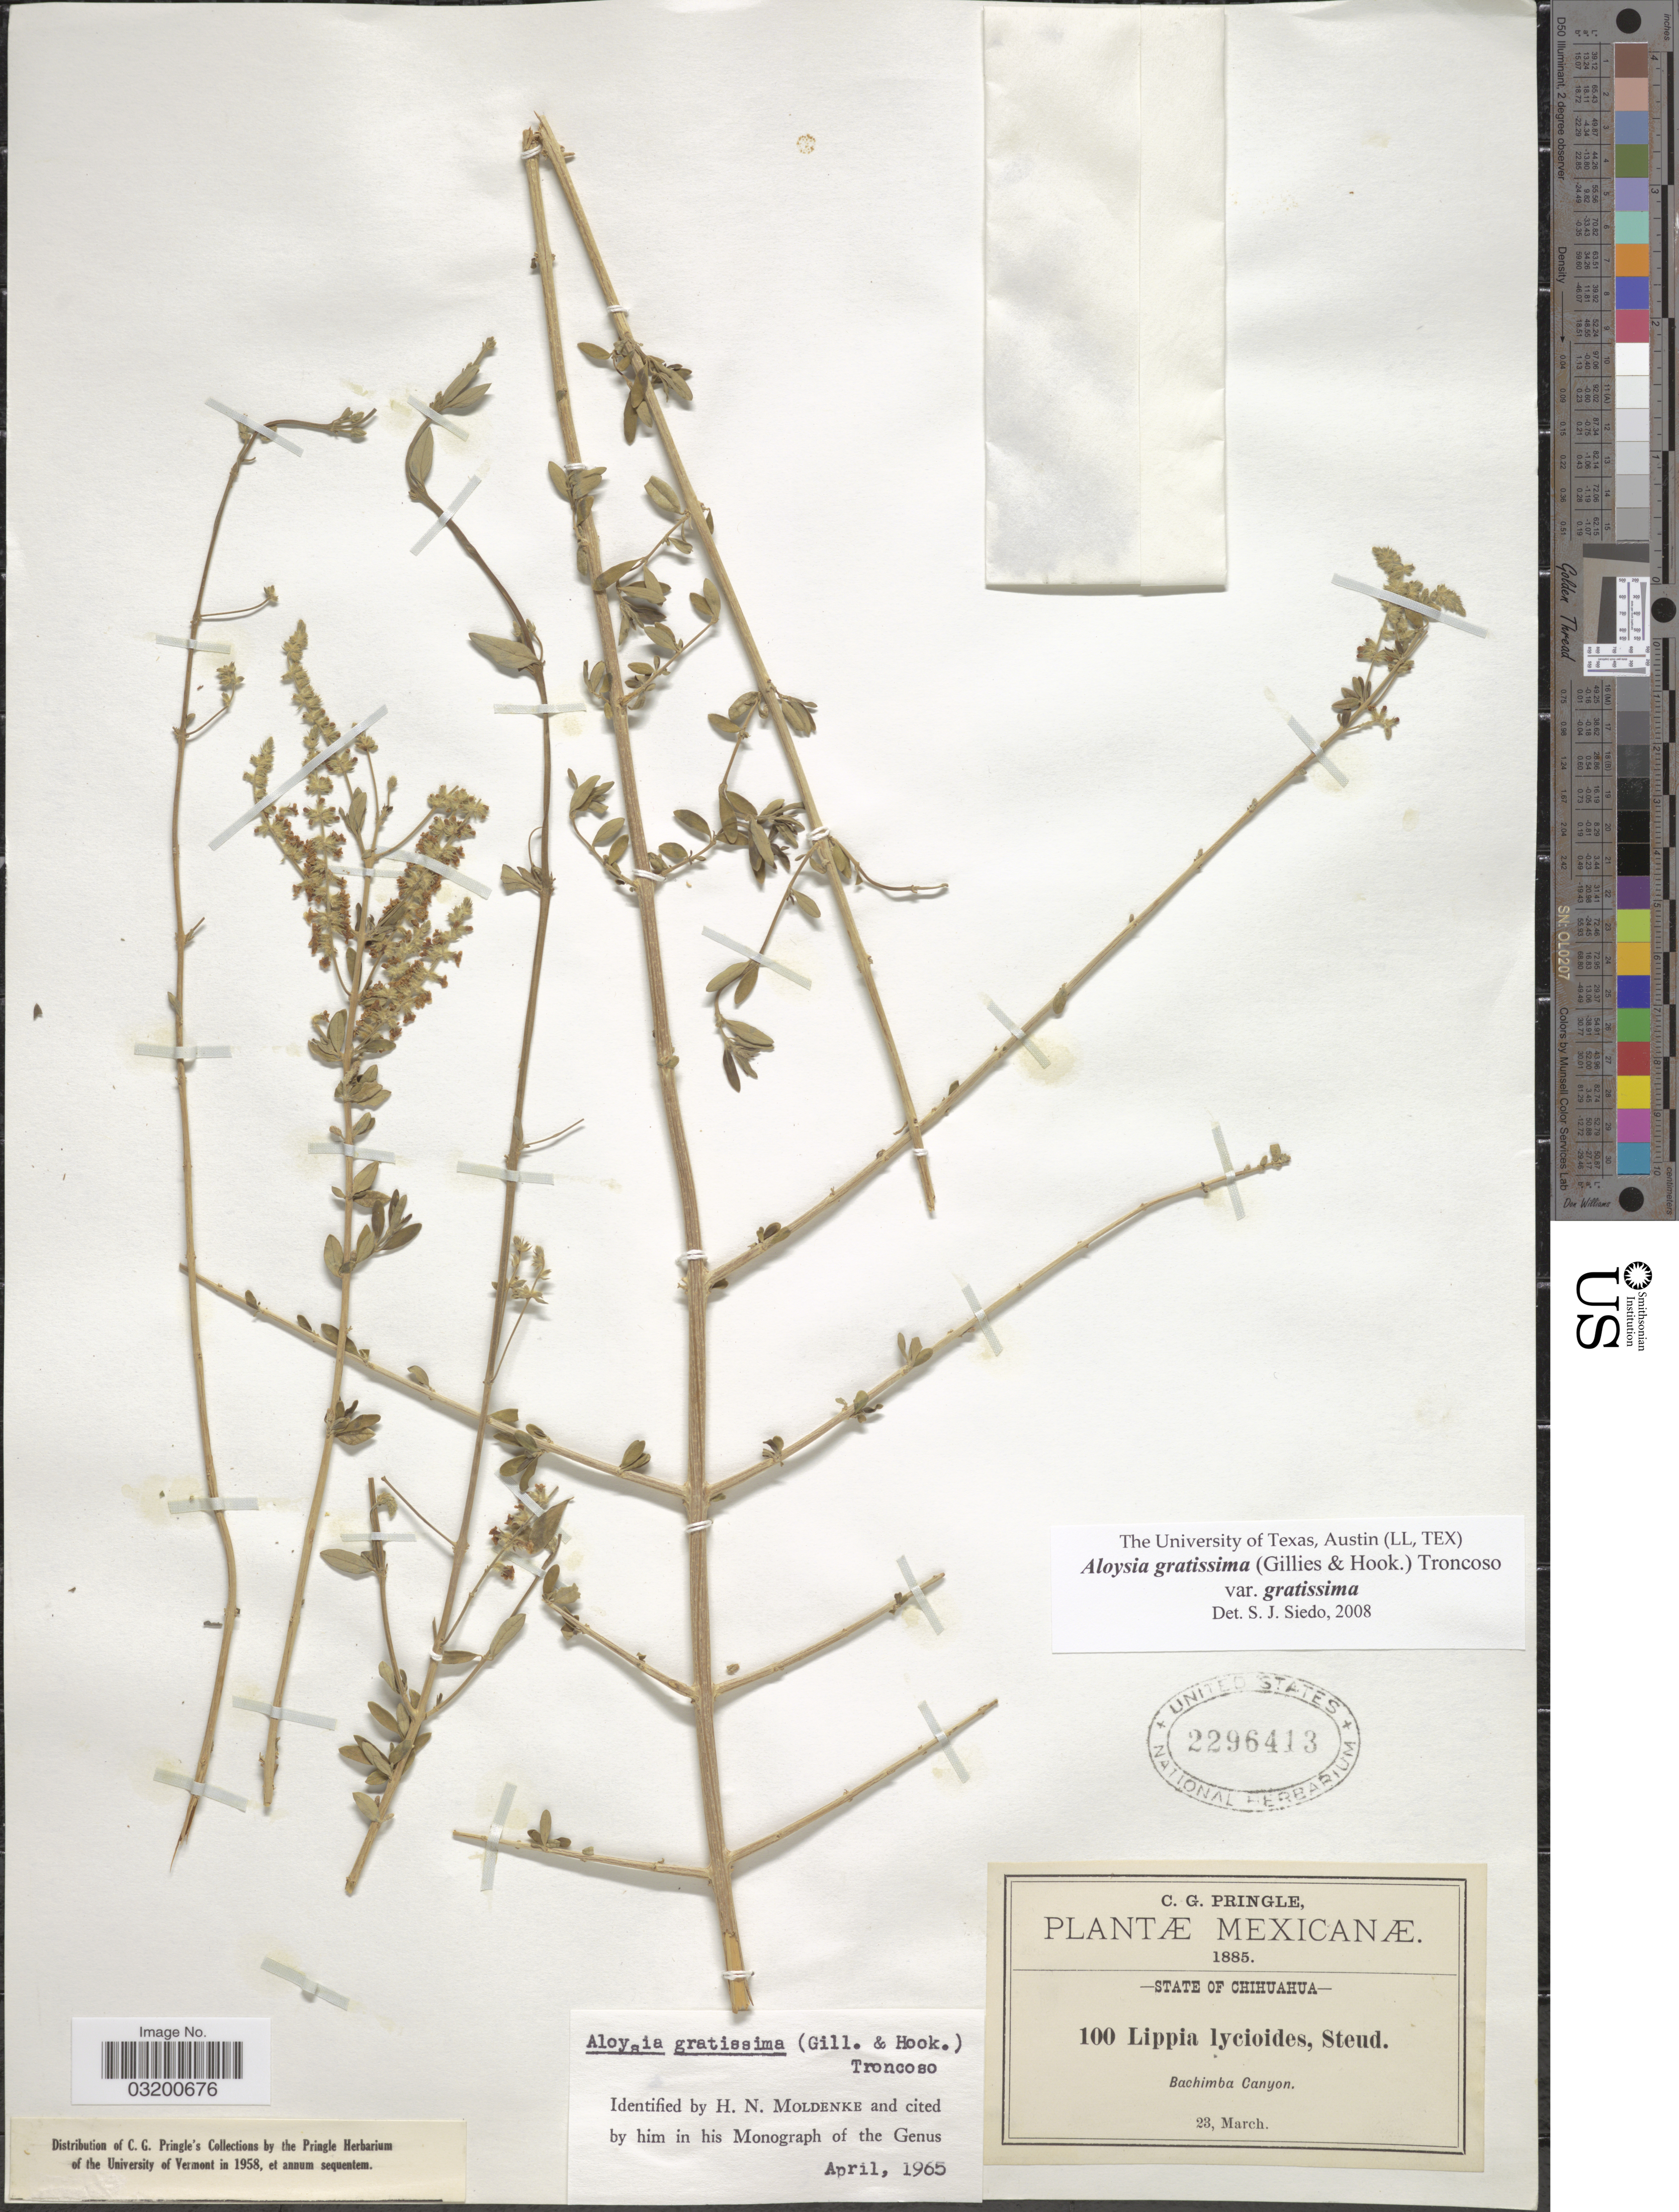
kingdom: Plantae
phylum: Tracheophyta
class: Magnoliopsida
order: Lamiales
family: Verbenaceae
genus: Aloysia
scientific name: Aloysia gratissima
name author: (Gillies & Hook.) Tronc.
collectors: C. G. Pringle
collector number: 100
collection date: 1885-03-23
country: Mexico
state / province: Chihuahua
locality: Bachimba Canyon.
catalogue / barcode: US 2296413